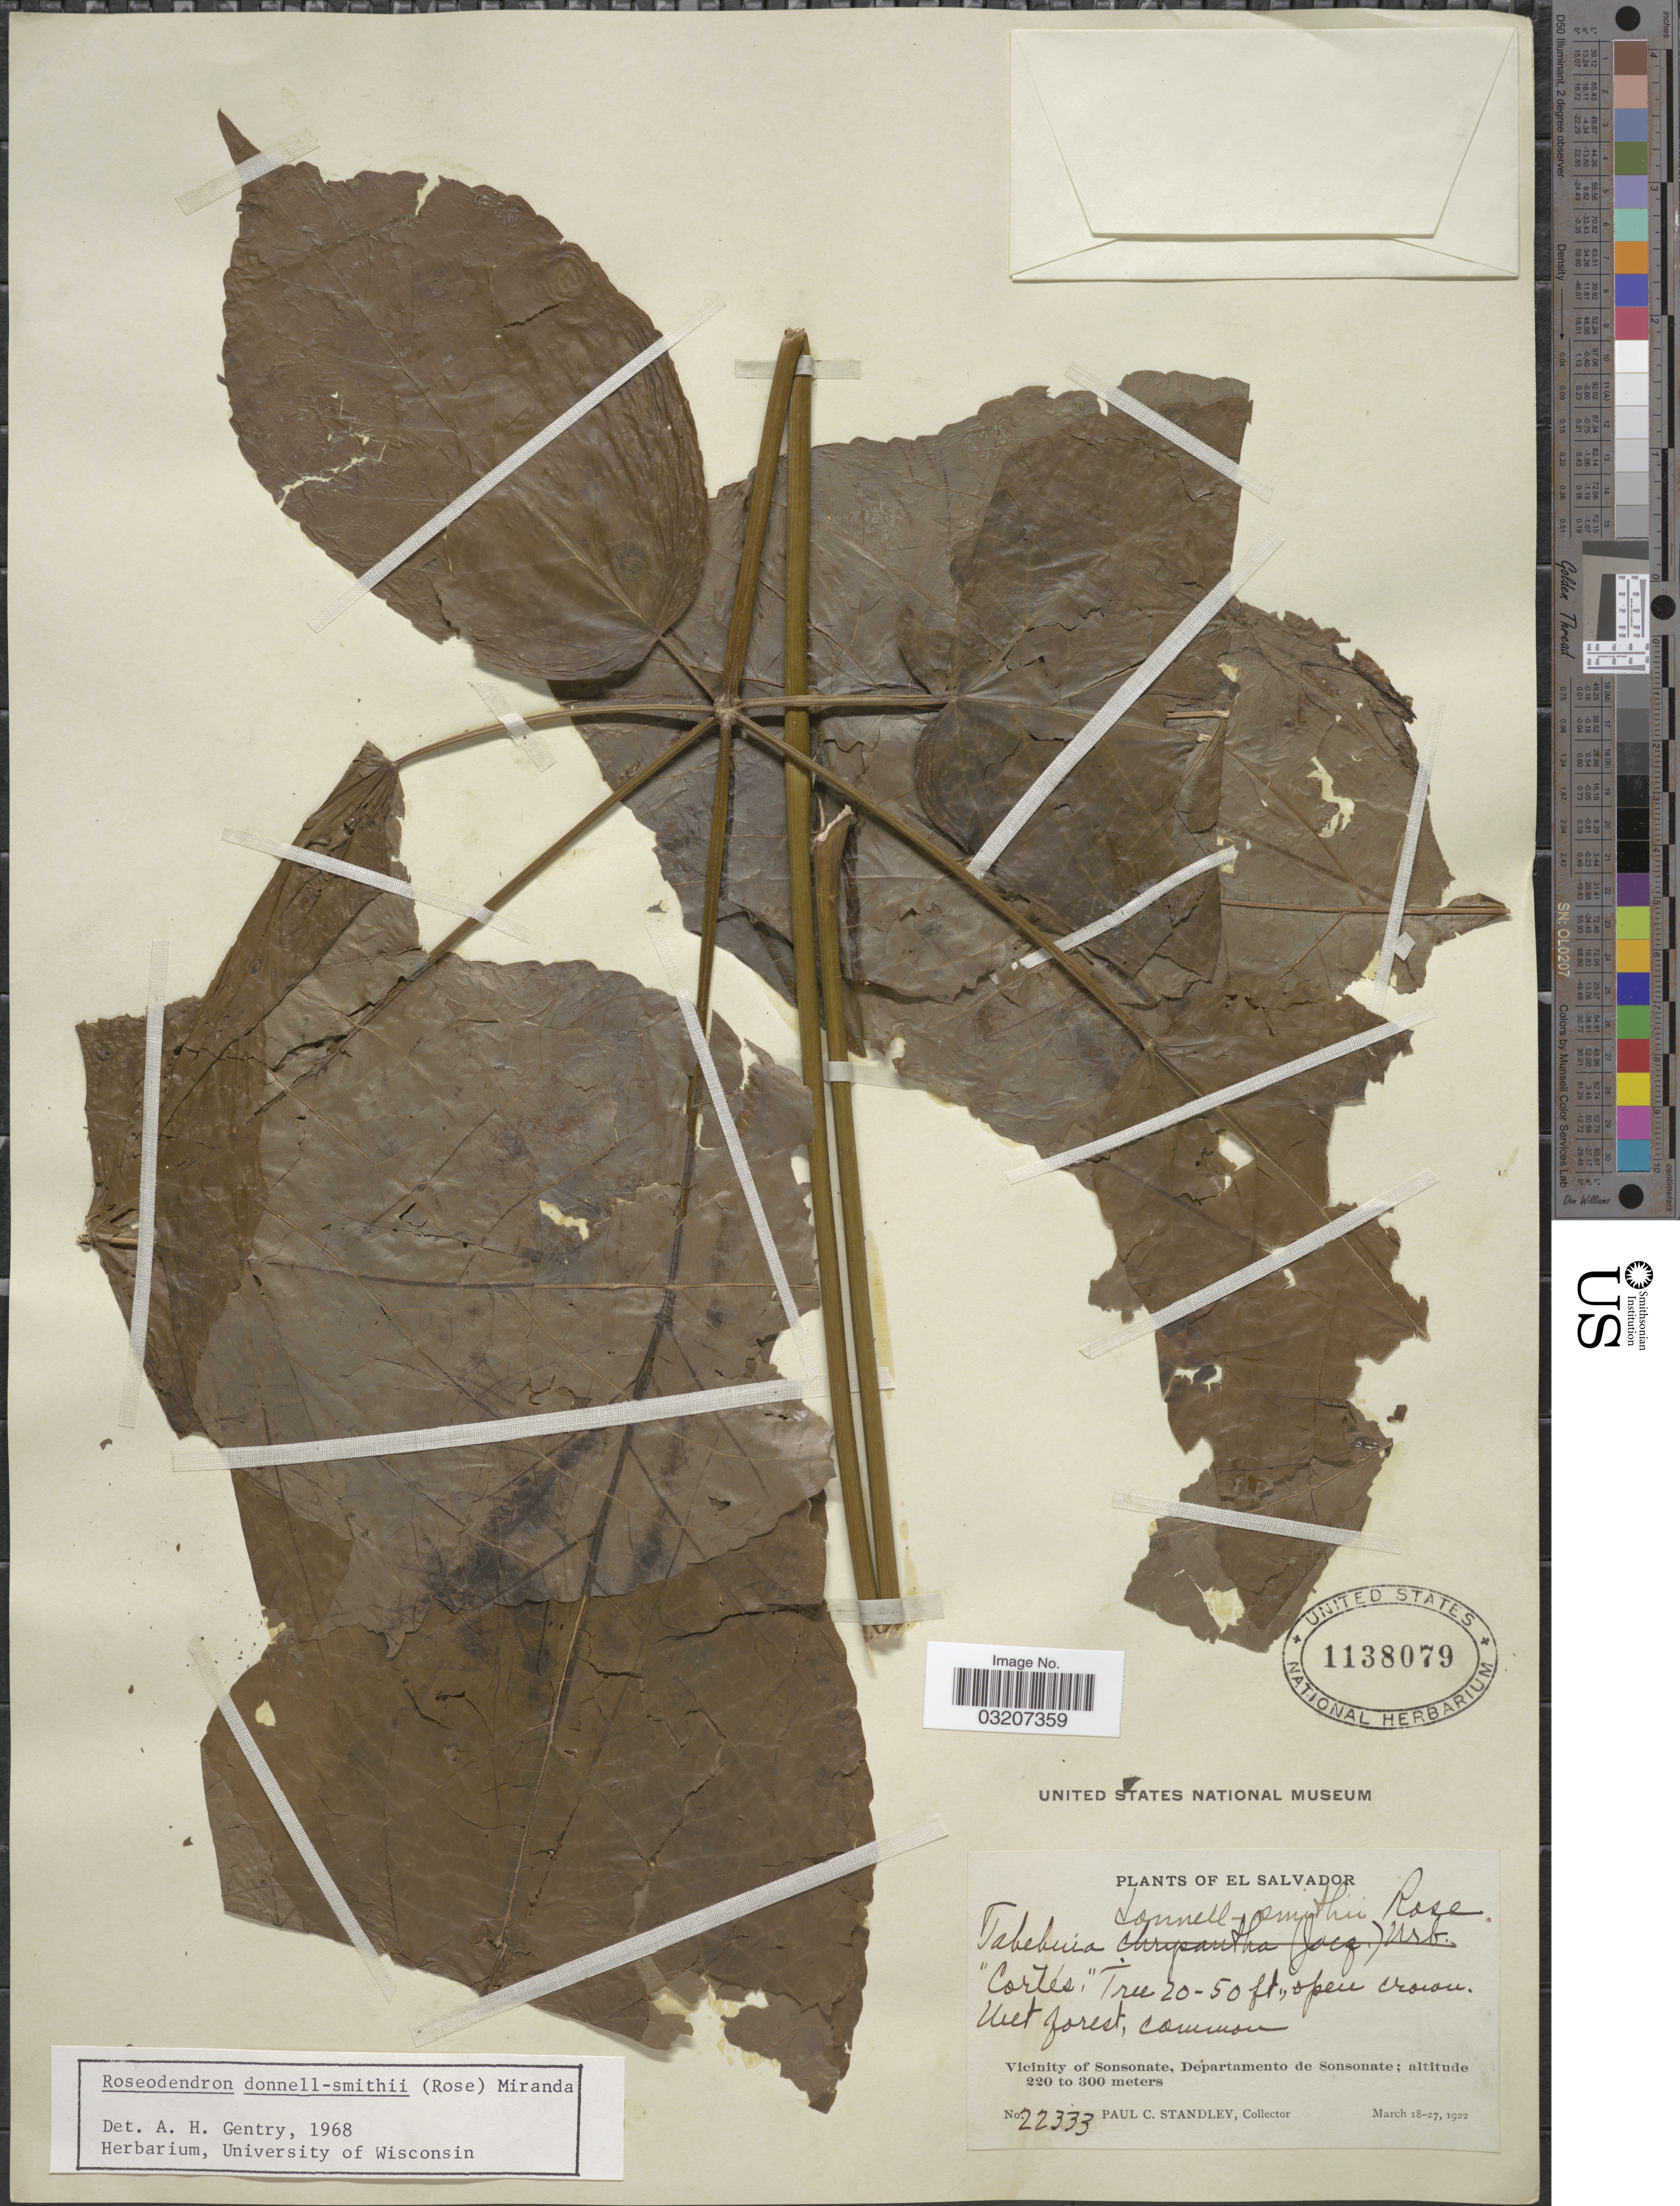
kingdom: Plantae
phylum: Tracheophyta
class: Magnoliopsida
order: Lamiales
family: Bignoniaceae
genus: Roseodendron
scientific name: Roseodendron donnell-smithii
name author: (Rose) Miranda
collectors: P. C. Standley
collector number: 22333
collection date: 1922-03-18/1922-03-27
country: El Salvador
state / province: Sonsonate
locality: Vicinity of Sonsonate, Departamento de Sonsonate.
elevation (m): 220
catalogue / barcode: US 1138079